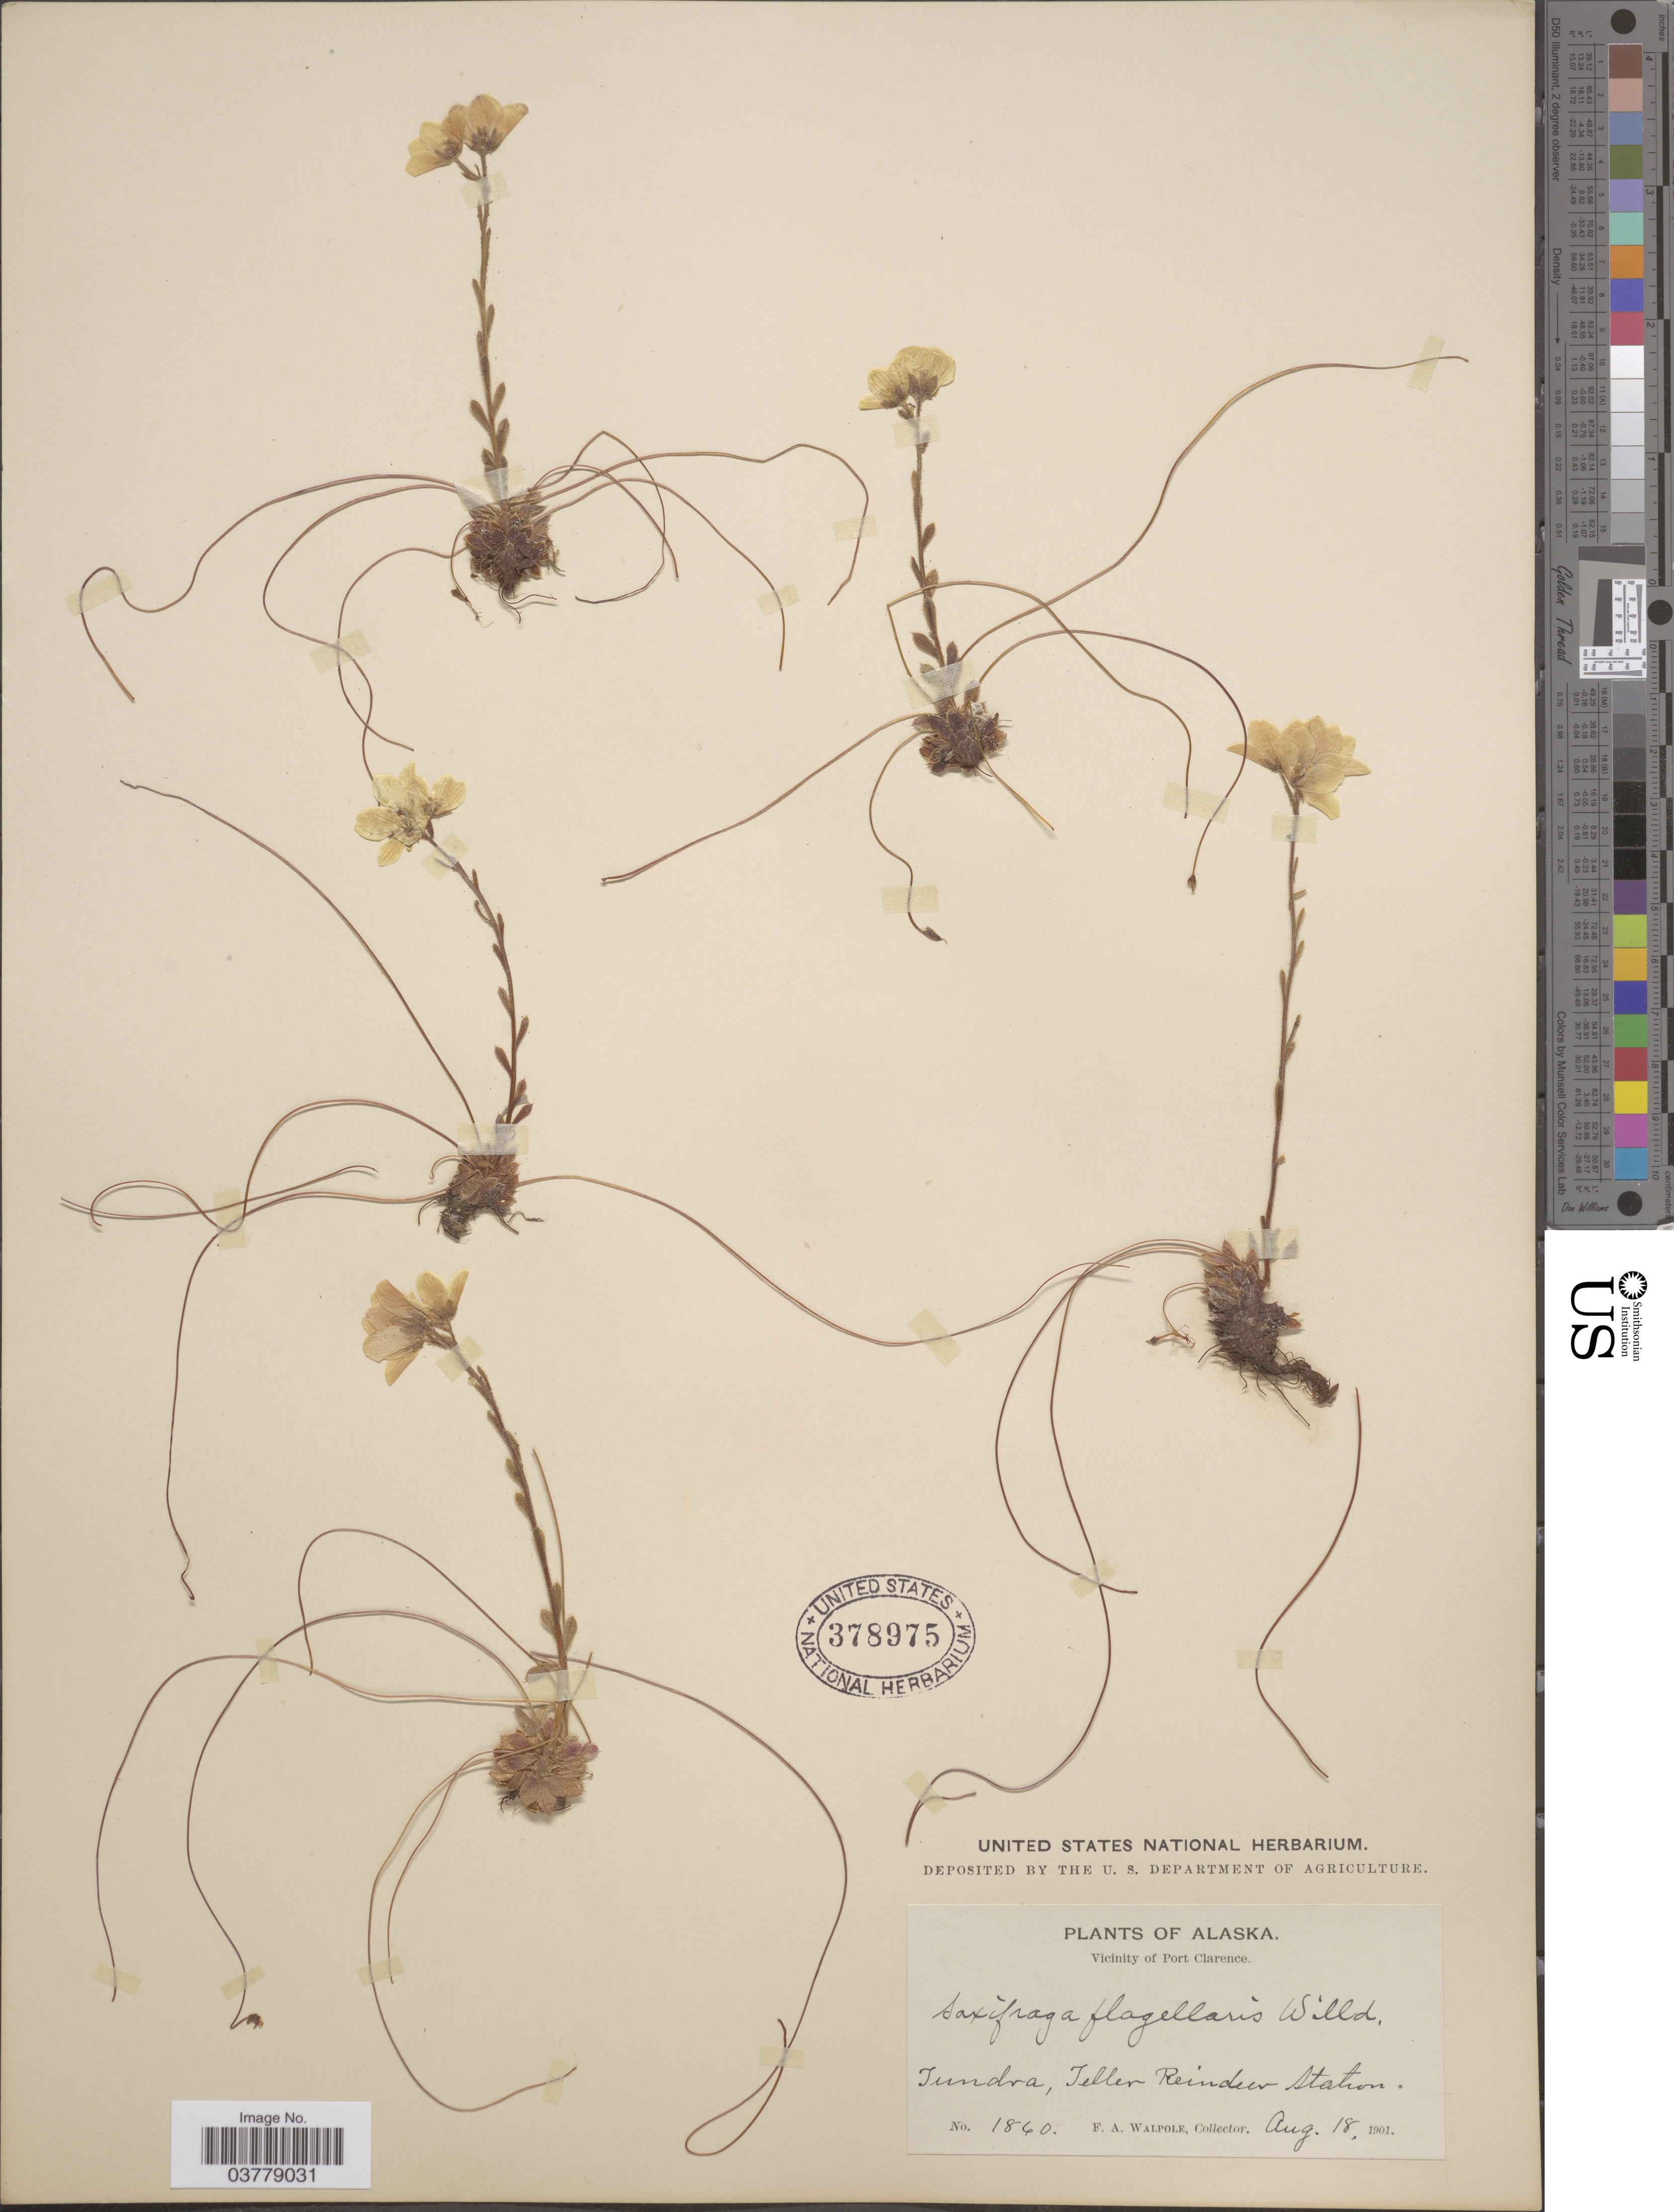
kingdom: Plantae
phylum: Tracheophyta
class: Magnoliopsida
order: Saxifragales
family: Saxifragaceae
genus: Saxifraga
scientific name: Saxifraga flagellaris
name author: Willd. ex Sternb.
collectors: F. Walpole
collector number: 1860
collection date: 1901-08-18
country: United States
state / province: Alaska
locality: Vicinity of Port Clarence. Tundra, Teller Reindeer Station.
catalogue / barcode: US 378975